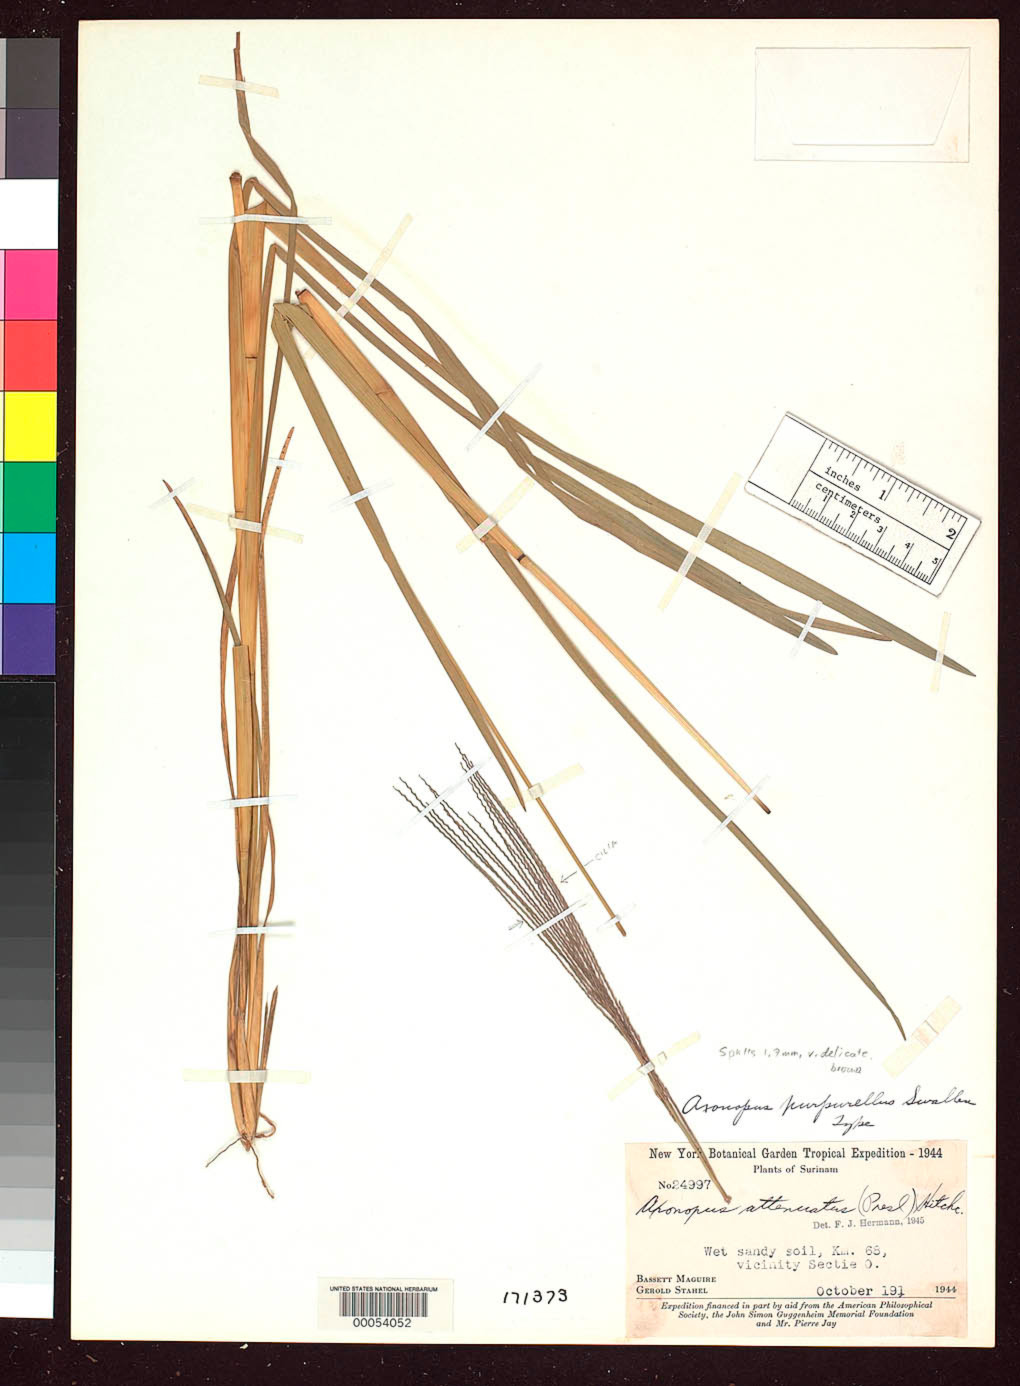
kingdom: Plantae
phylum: Tracheophyta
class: Liliopsida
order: Poales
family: Poaceae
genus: Axonopus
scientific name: Axonopus purpurellus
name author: Swallen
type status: Holotype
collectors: B. Maguire & G. Stahel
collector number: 24997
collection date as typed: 19 Oct 1944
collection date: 1944-10-19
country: Suriname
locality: Vicinity of Sectie o.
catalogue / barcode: US 171373